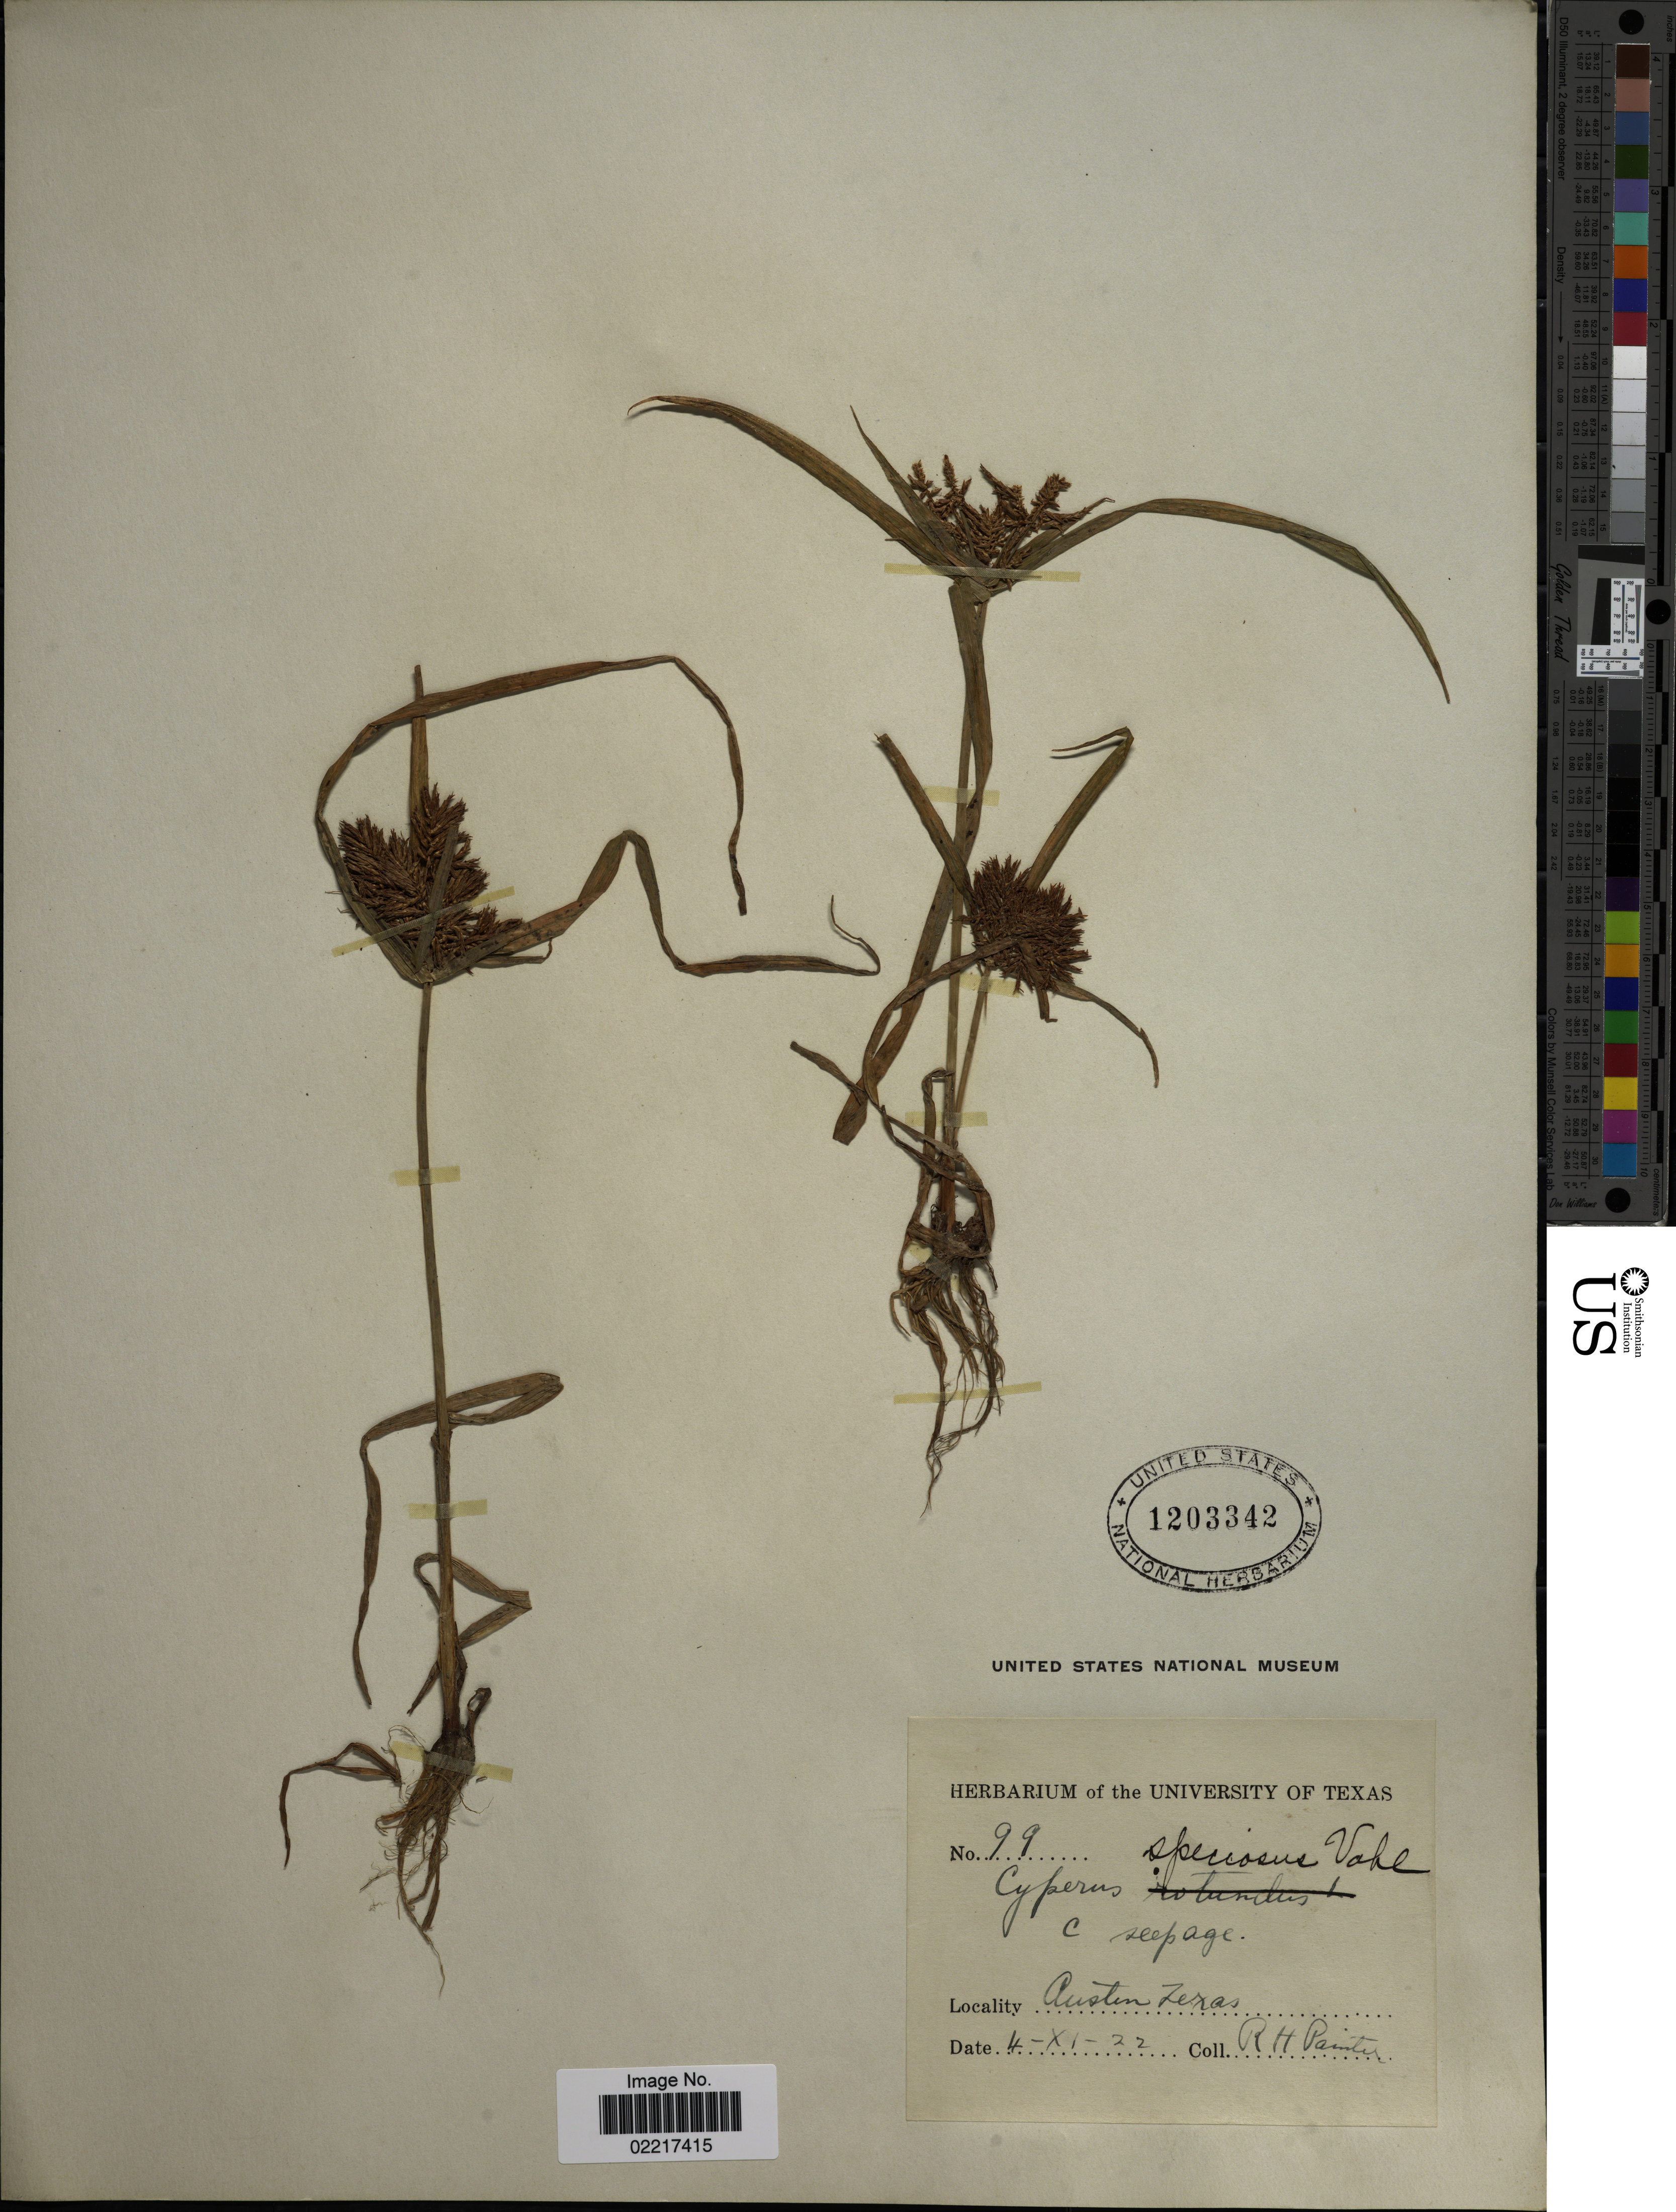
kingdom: Plantae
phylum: Tracheophyta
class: Liliopsida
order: Poales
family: Cyperaceae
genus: Cyperus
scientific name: Cyperus odoratus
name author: L.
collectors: Painter, R. H.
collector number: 99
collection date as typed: Transcribed d/m/y: 4/11/22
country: United States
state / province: Texas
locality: Austin Texas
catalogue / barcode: US 1203342